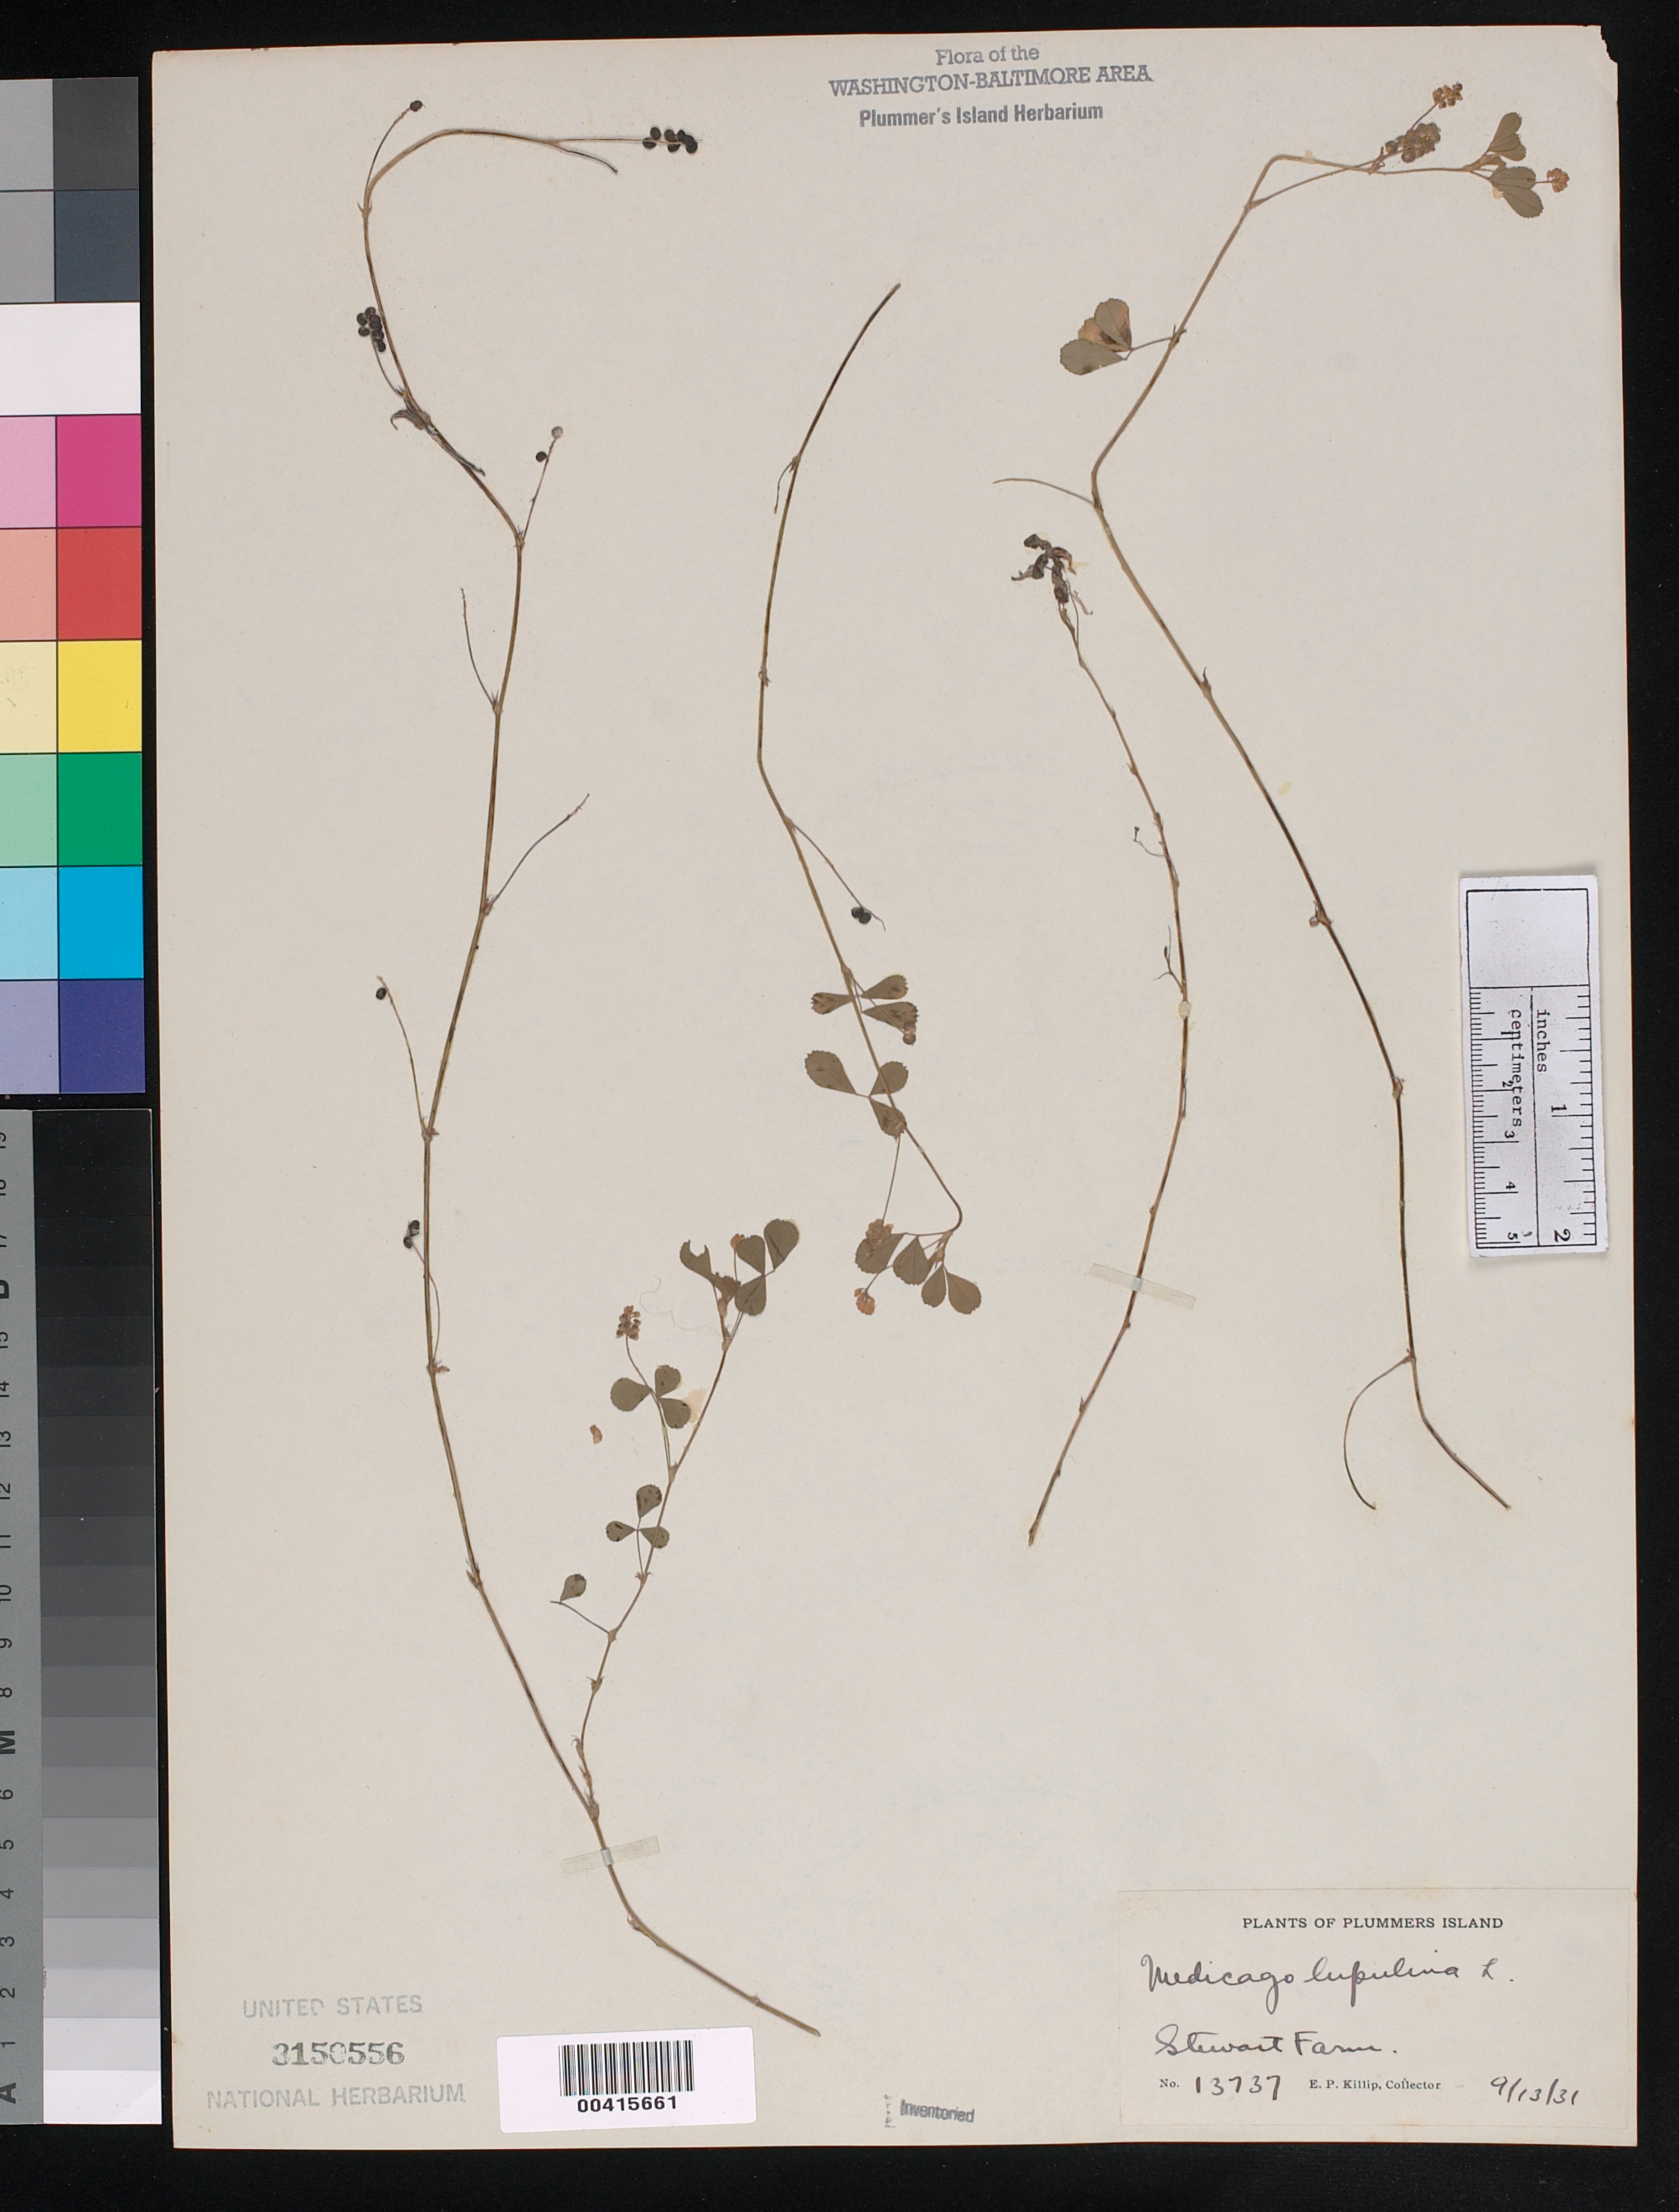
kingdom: Plantae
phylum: Tracheophyta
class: Magnoliopsida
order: Fabales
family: Fabaceae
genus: Medicago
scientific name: Medicago lupulina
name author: L.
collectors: E. P. Killip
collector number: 13737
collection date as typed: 13 Sep 1931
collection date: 1931-09-13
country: United States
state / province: Maryland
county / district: Montgomery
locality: Plummer's Island; mainland, Stewart Farm C. & O. Canal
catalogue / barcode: US 3150556